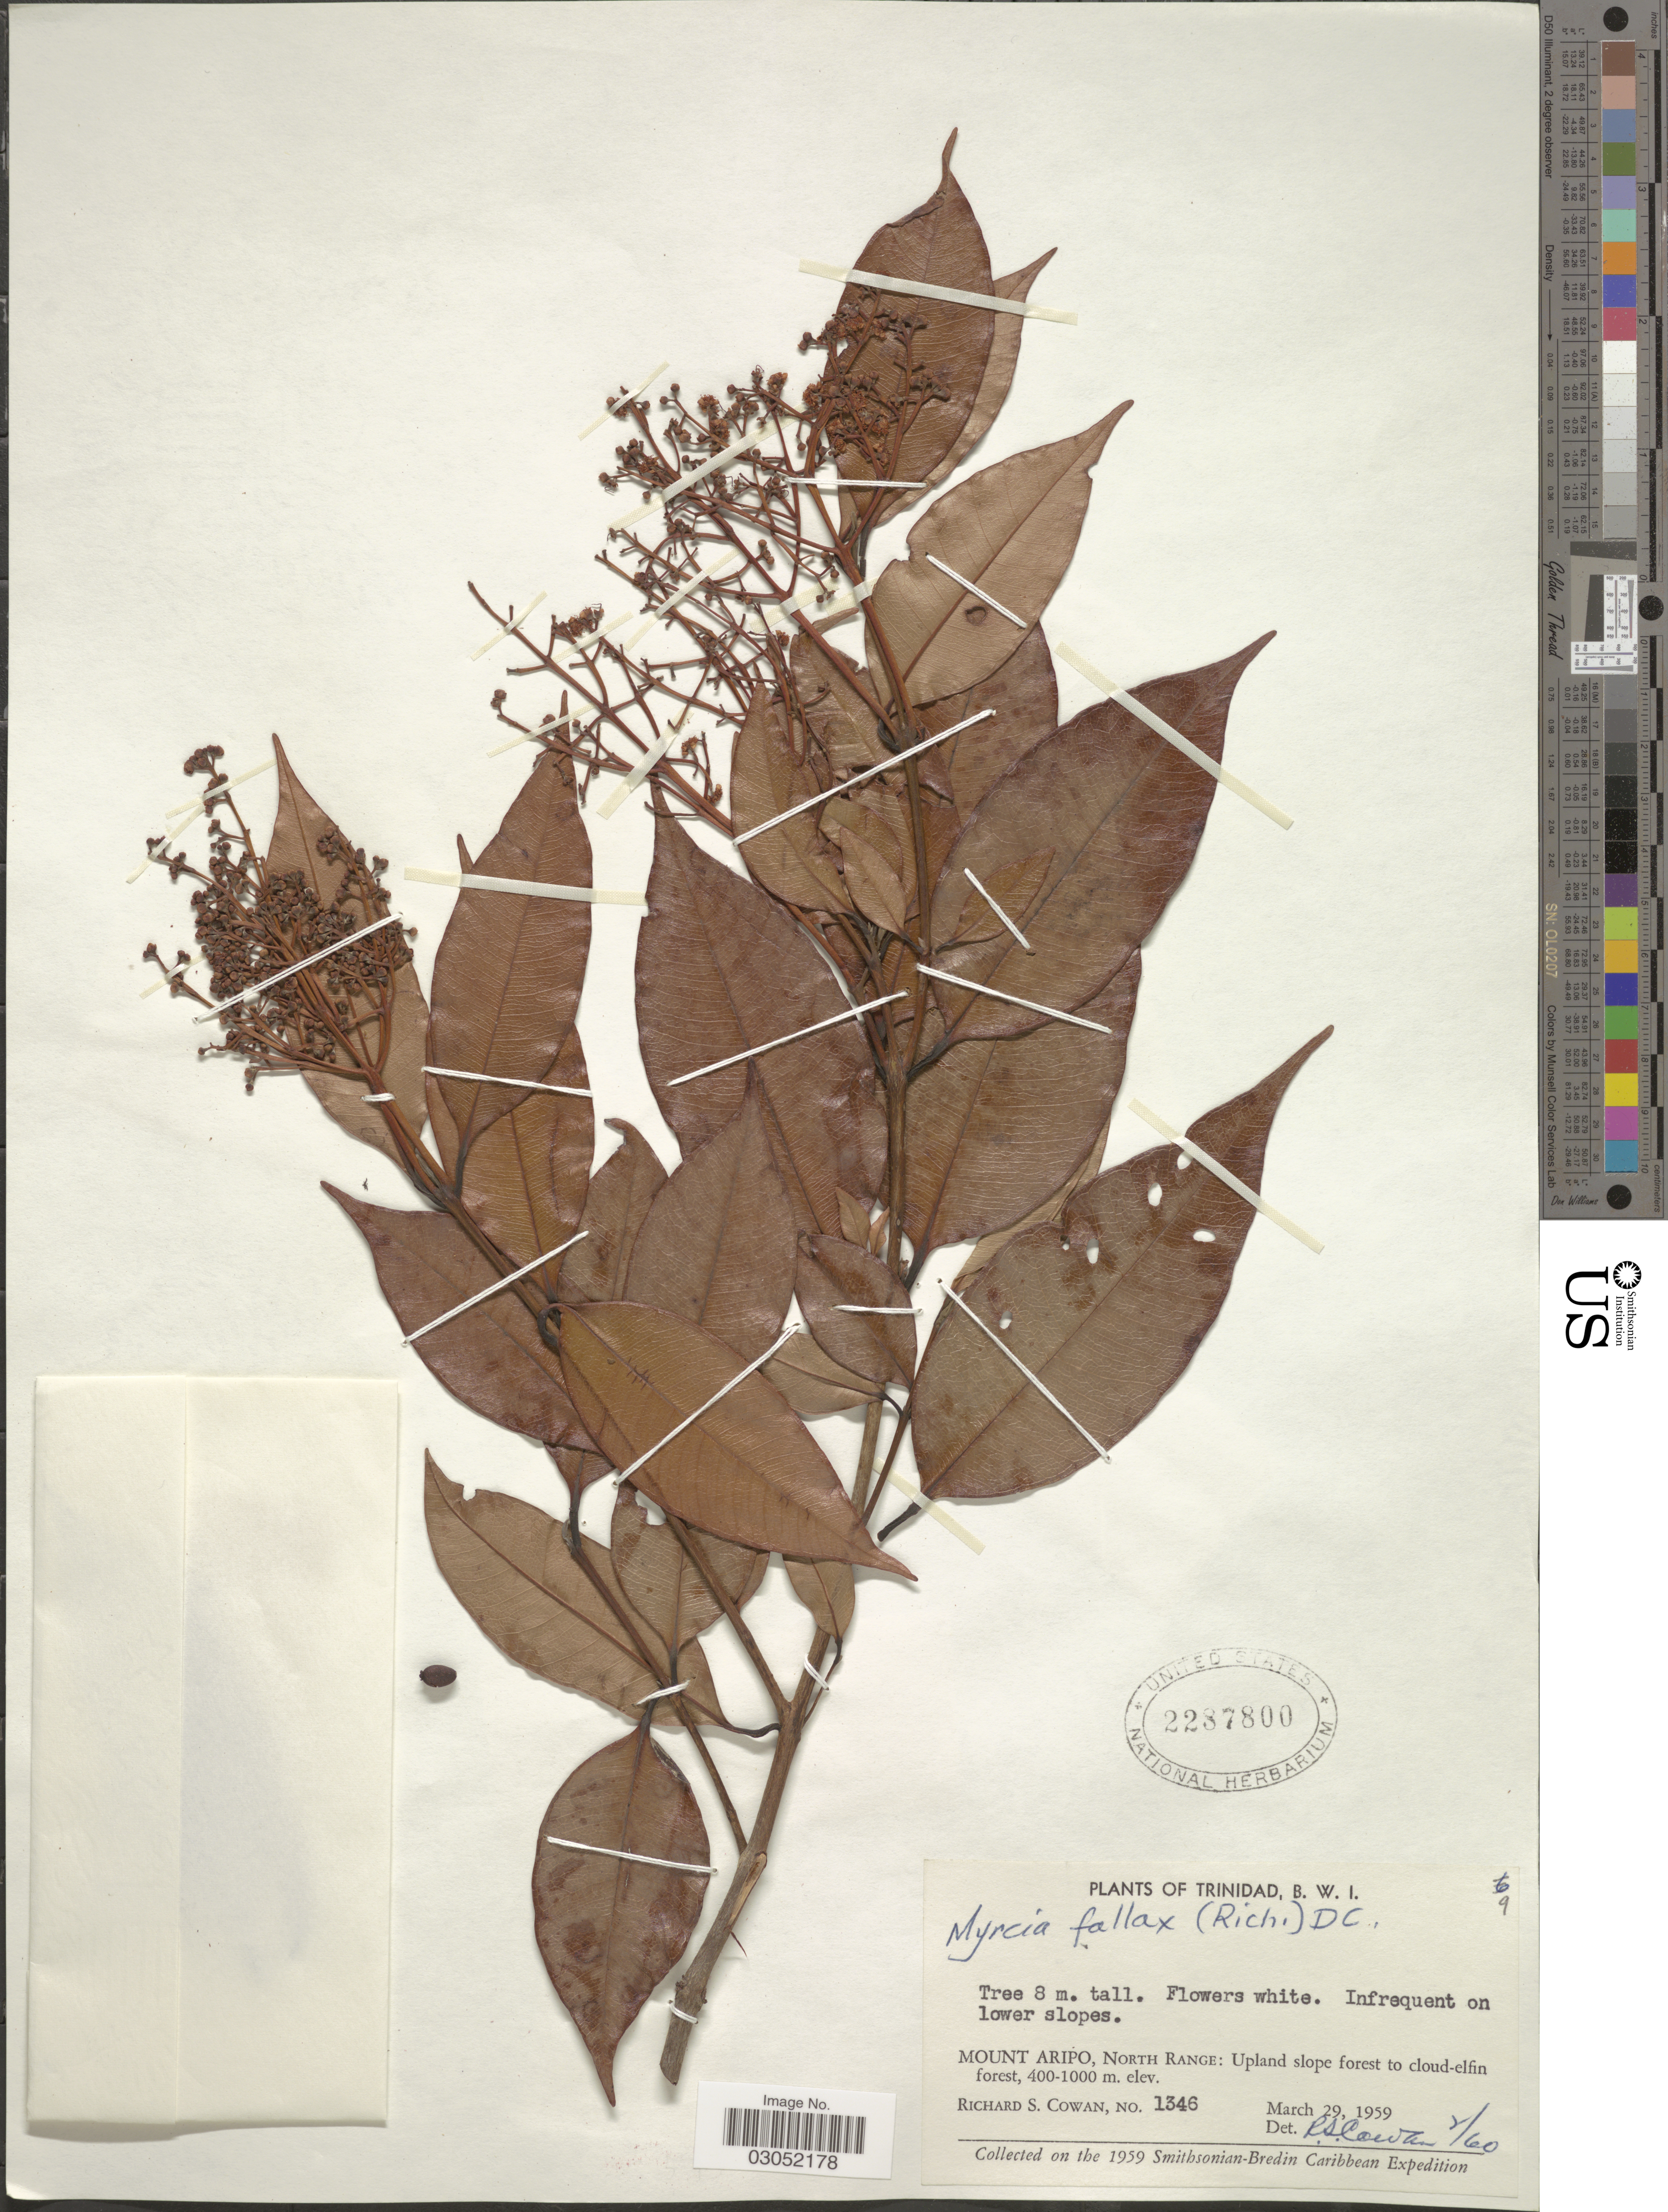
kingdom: Plantae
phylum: Tracheophyta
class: Magnoliopsida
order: Myrtales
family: Myrtaceae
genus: Myrcia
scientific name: Myrcia fallax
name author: (Rich.) DC.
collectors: R. S. Cowan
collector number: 1346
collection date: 1959-03-29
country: Trinidad and Tobago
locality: Trinidad, B.W.I. Mount Aripo, North Range.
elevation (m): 400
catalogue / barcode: US 2287800